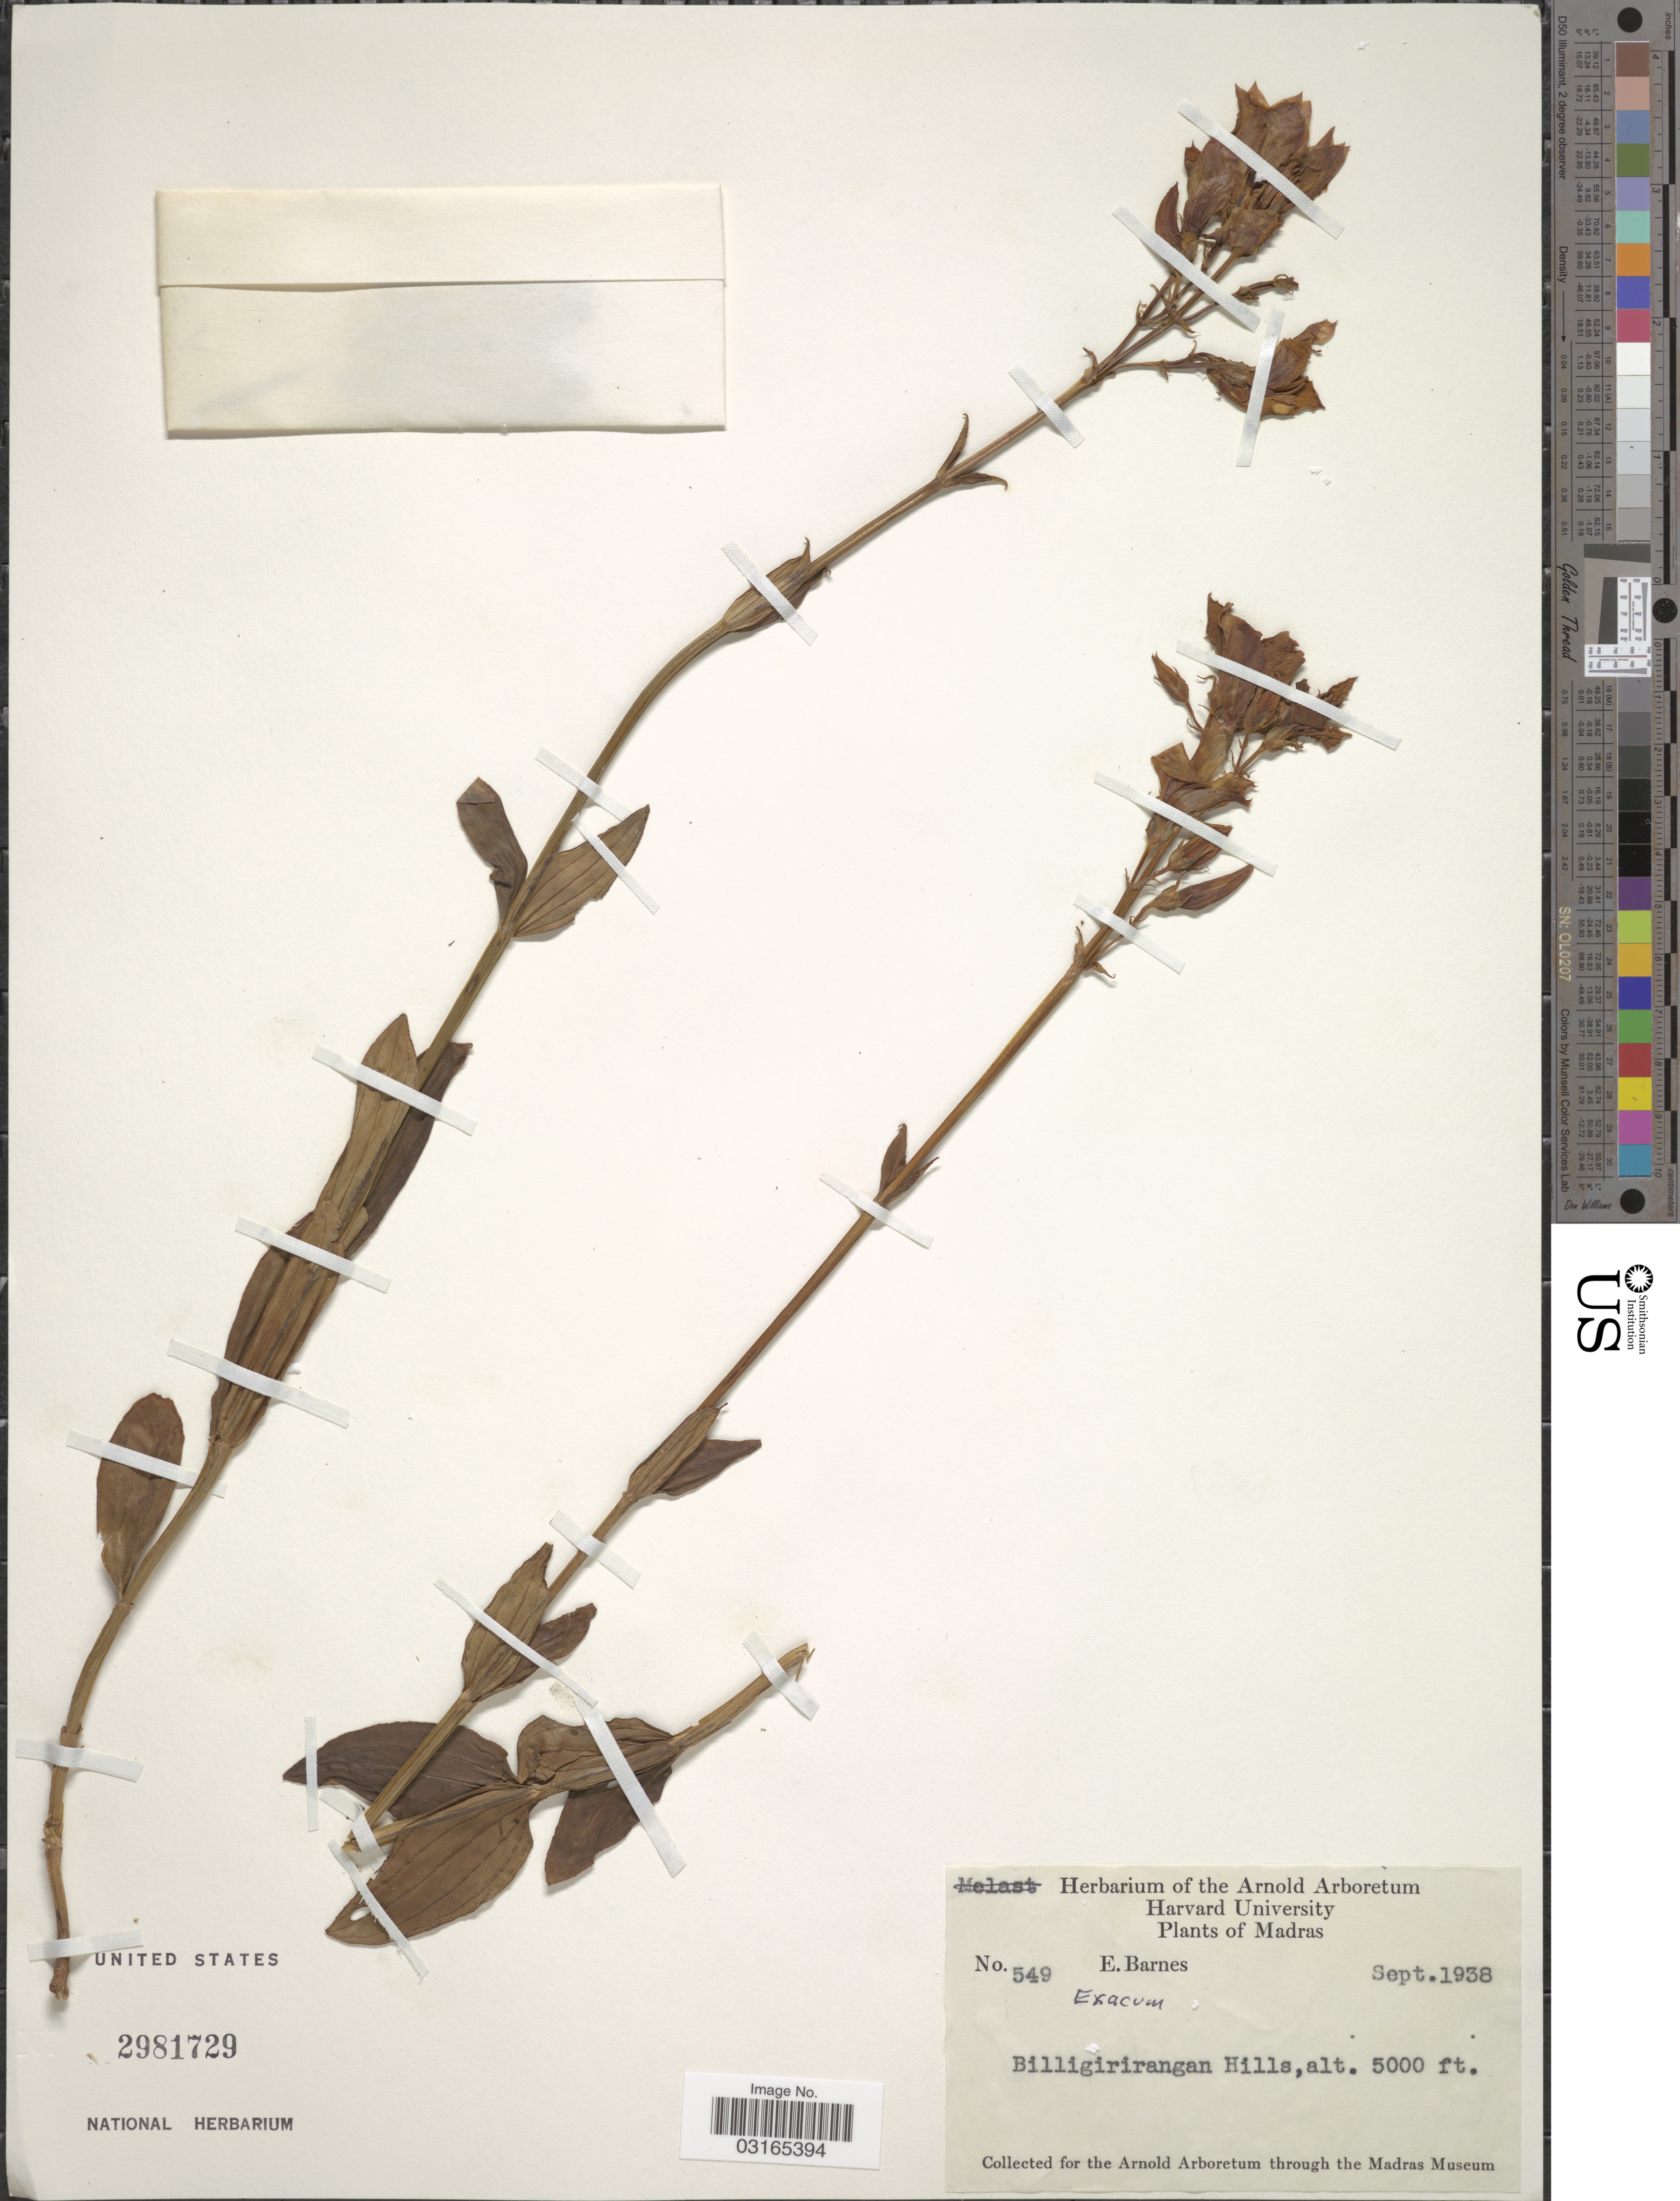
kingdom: Plantae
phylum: Tracheophyta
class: Magnoliopsida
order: Gentianales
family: Gentianaceae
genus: Exacum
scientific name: Exacum sp.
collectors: E. Barnes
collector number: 549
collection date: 1938-09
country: India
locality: Madras. Billigirirangan Hills.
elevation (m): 1524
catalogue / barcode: US 2981729